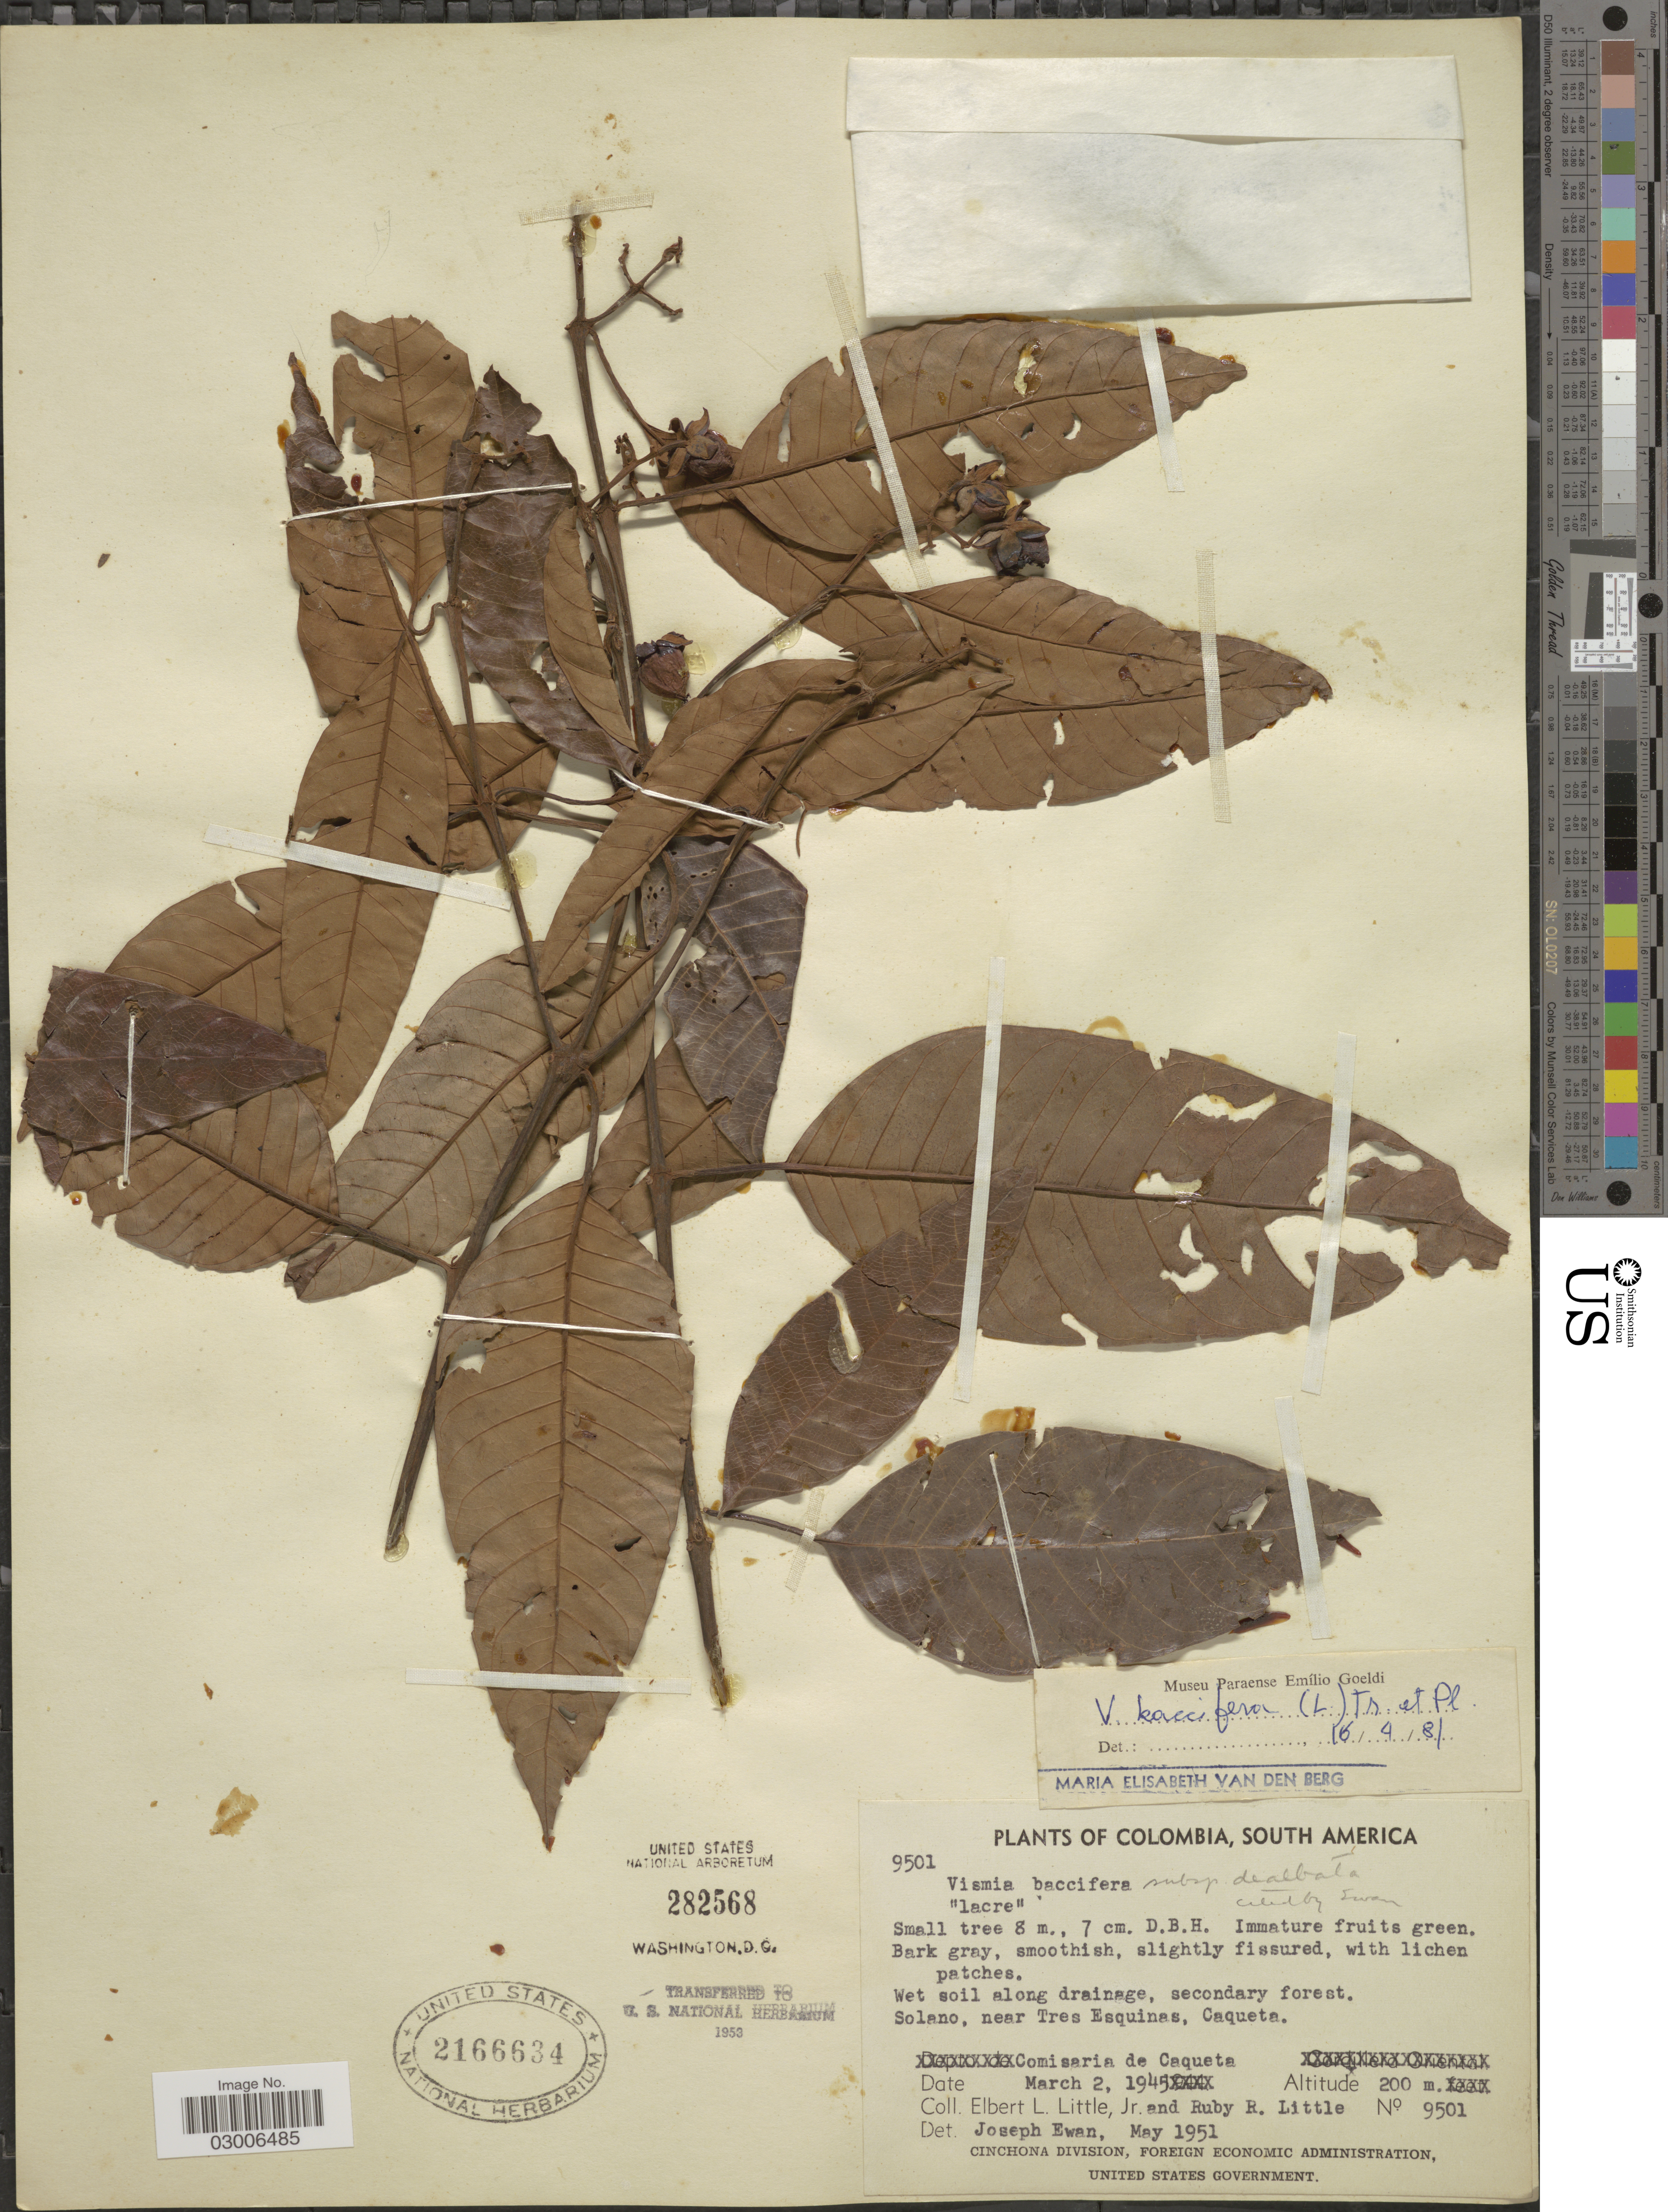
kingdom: Plantae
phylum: Tracheophyta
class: Magnoliopsida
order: Malpighiales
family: Hypericaceae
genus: Vismia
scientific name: Vismia baccifera subsp. baccifera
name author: (L.) Triana & Planch.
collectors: E. L. Little & R. R. Little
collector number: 501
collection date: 1945-03-02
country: Colombia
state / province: Caquetá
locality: Comisaria de Caqueta, Solano, near Tres Esquinas, Caqueta.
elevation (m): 200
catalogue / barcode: US 2166634